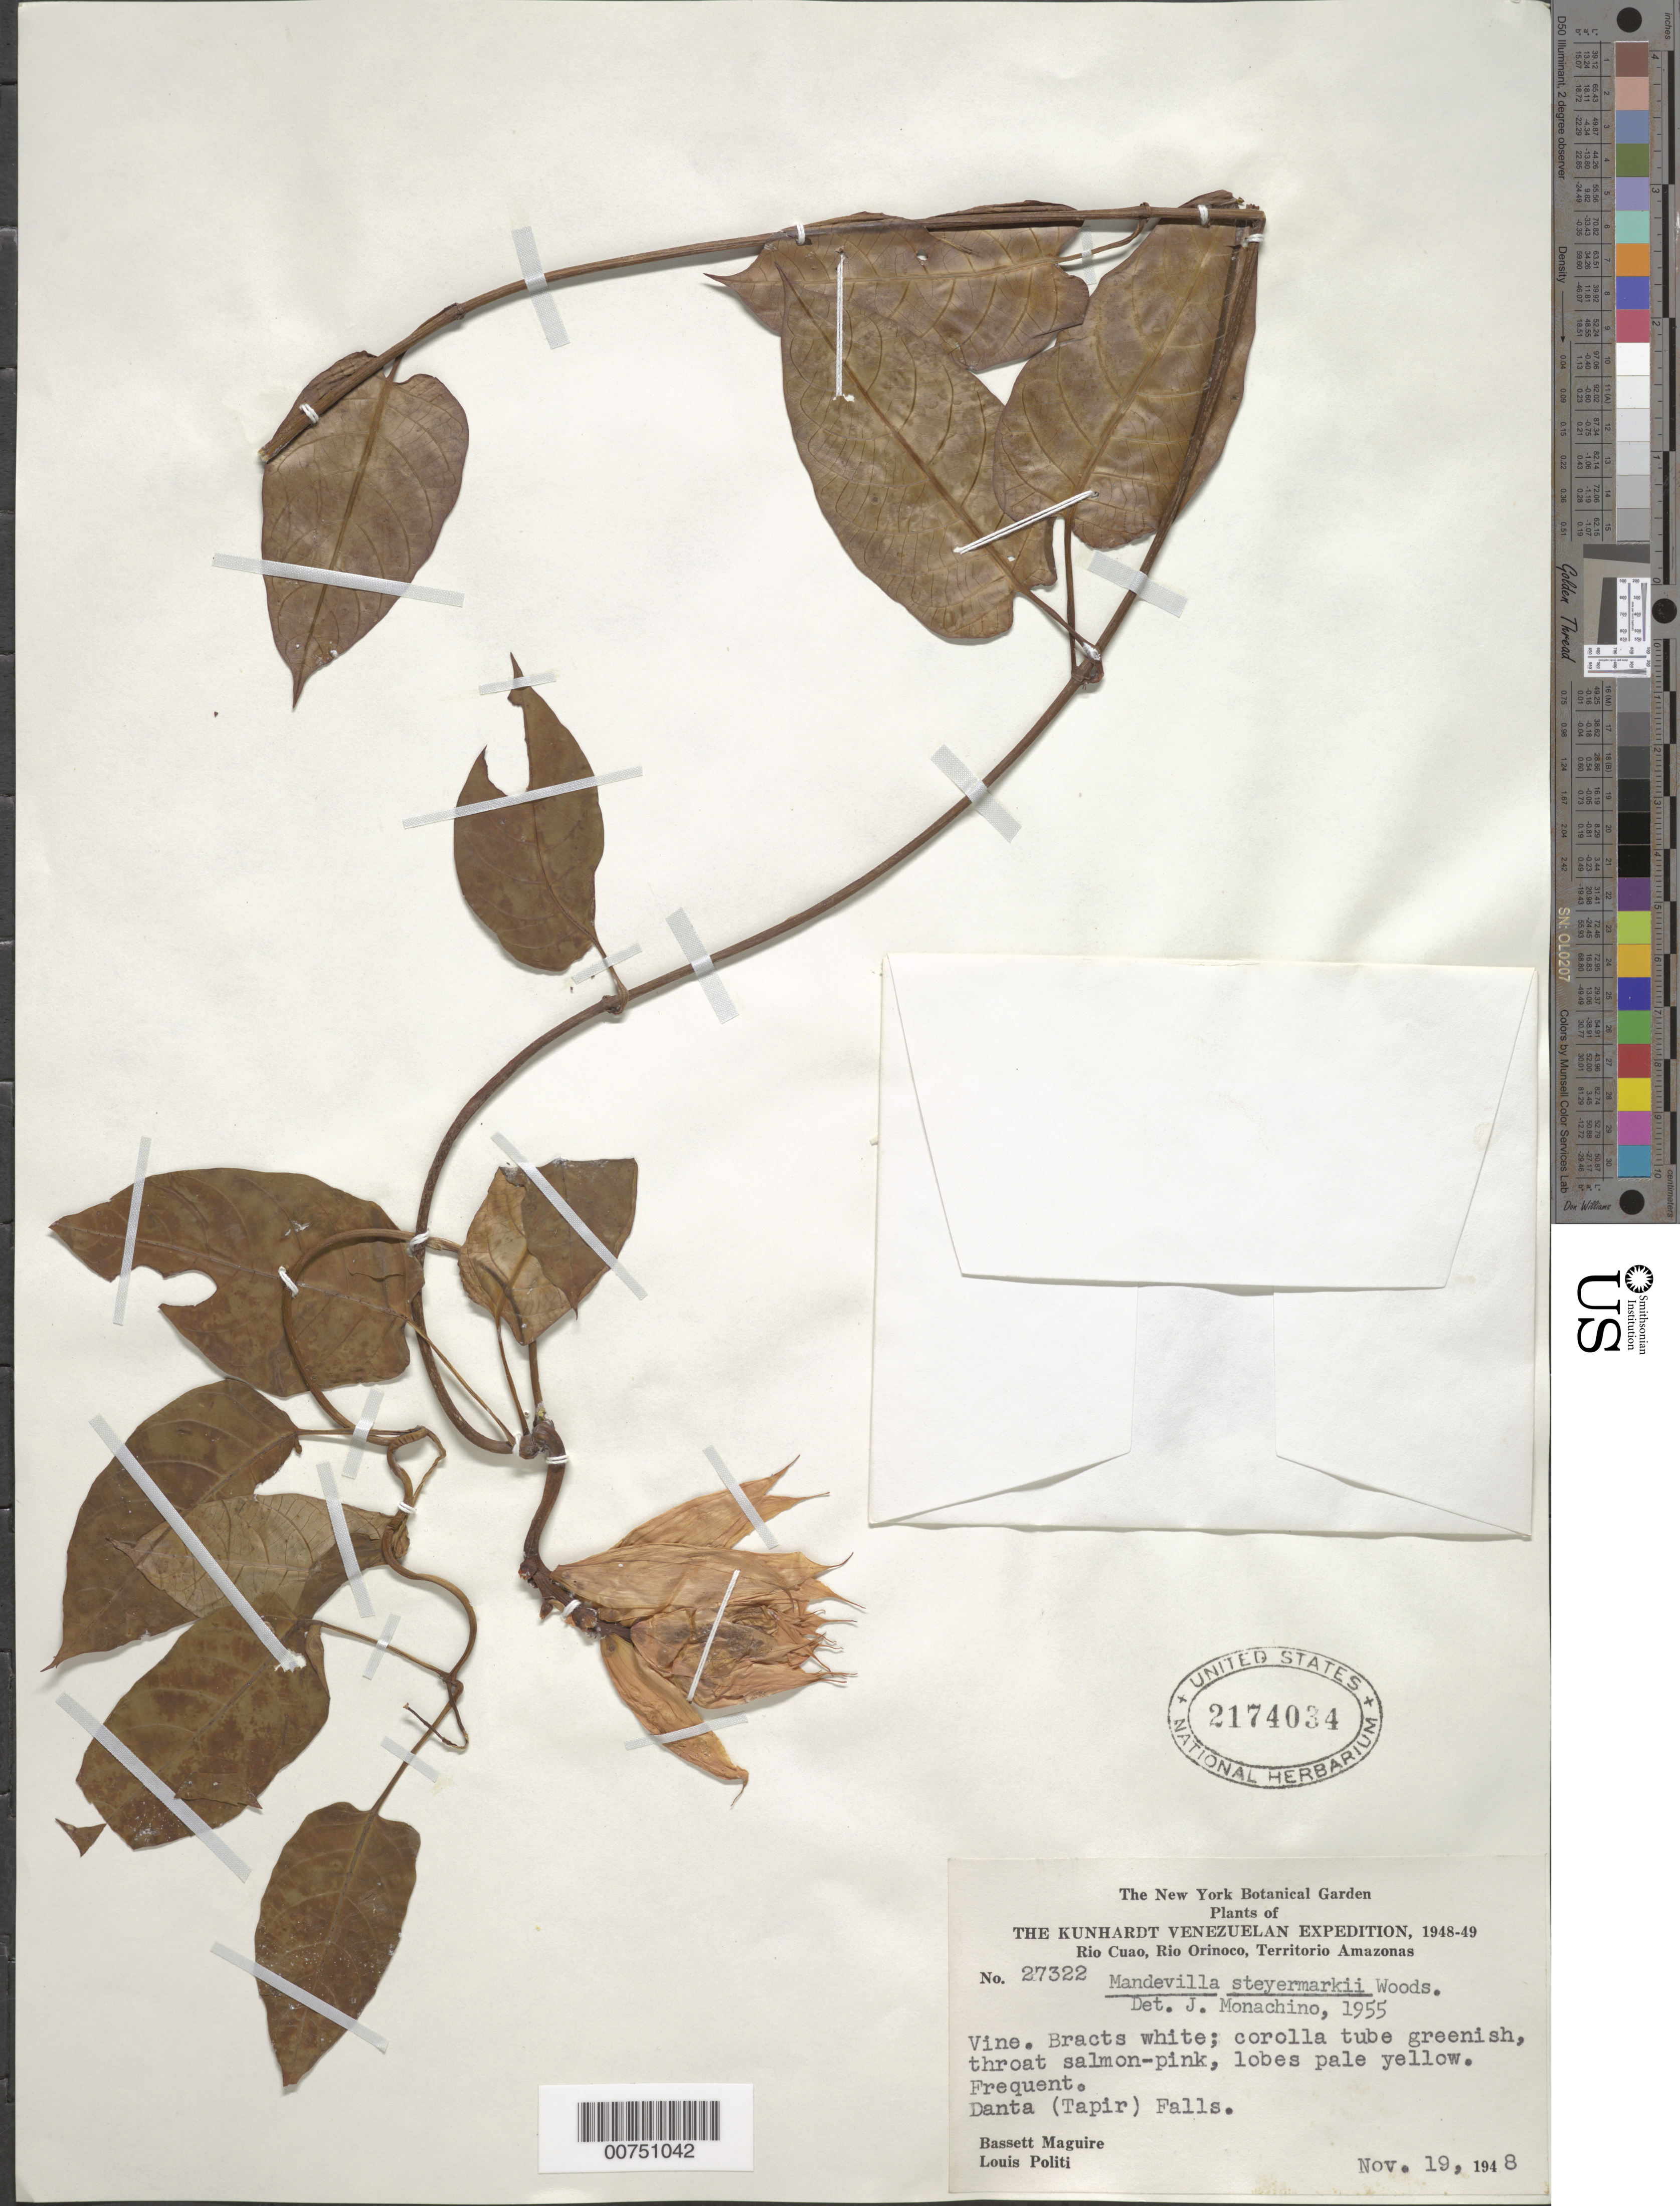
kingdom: Plantae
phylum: Tracheophyta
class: Magnoliopsida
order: Gentianales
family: Apocynaceae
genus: Mandevilla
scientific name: Mandevilla steyermarkii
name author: Woodson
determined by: Monachino, J. V.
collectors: B. Maguire & L. Politi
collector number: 27322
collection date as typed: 19-Nov-48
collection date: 1948-11-19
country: Venezuela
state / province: Amazonas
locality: Cerro Sipapo (Paráque), Río Cuao, Danta (Tapir) Falls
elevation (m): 140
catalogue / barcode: US 2174034